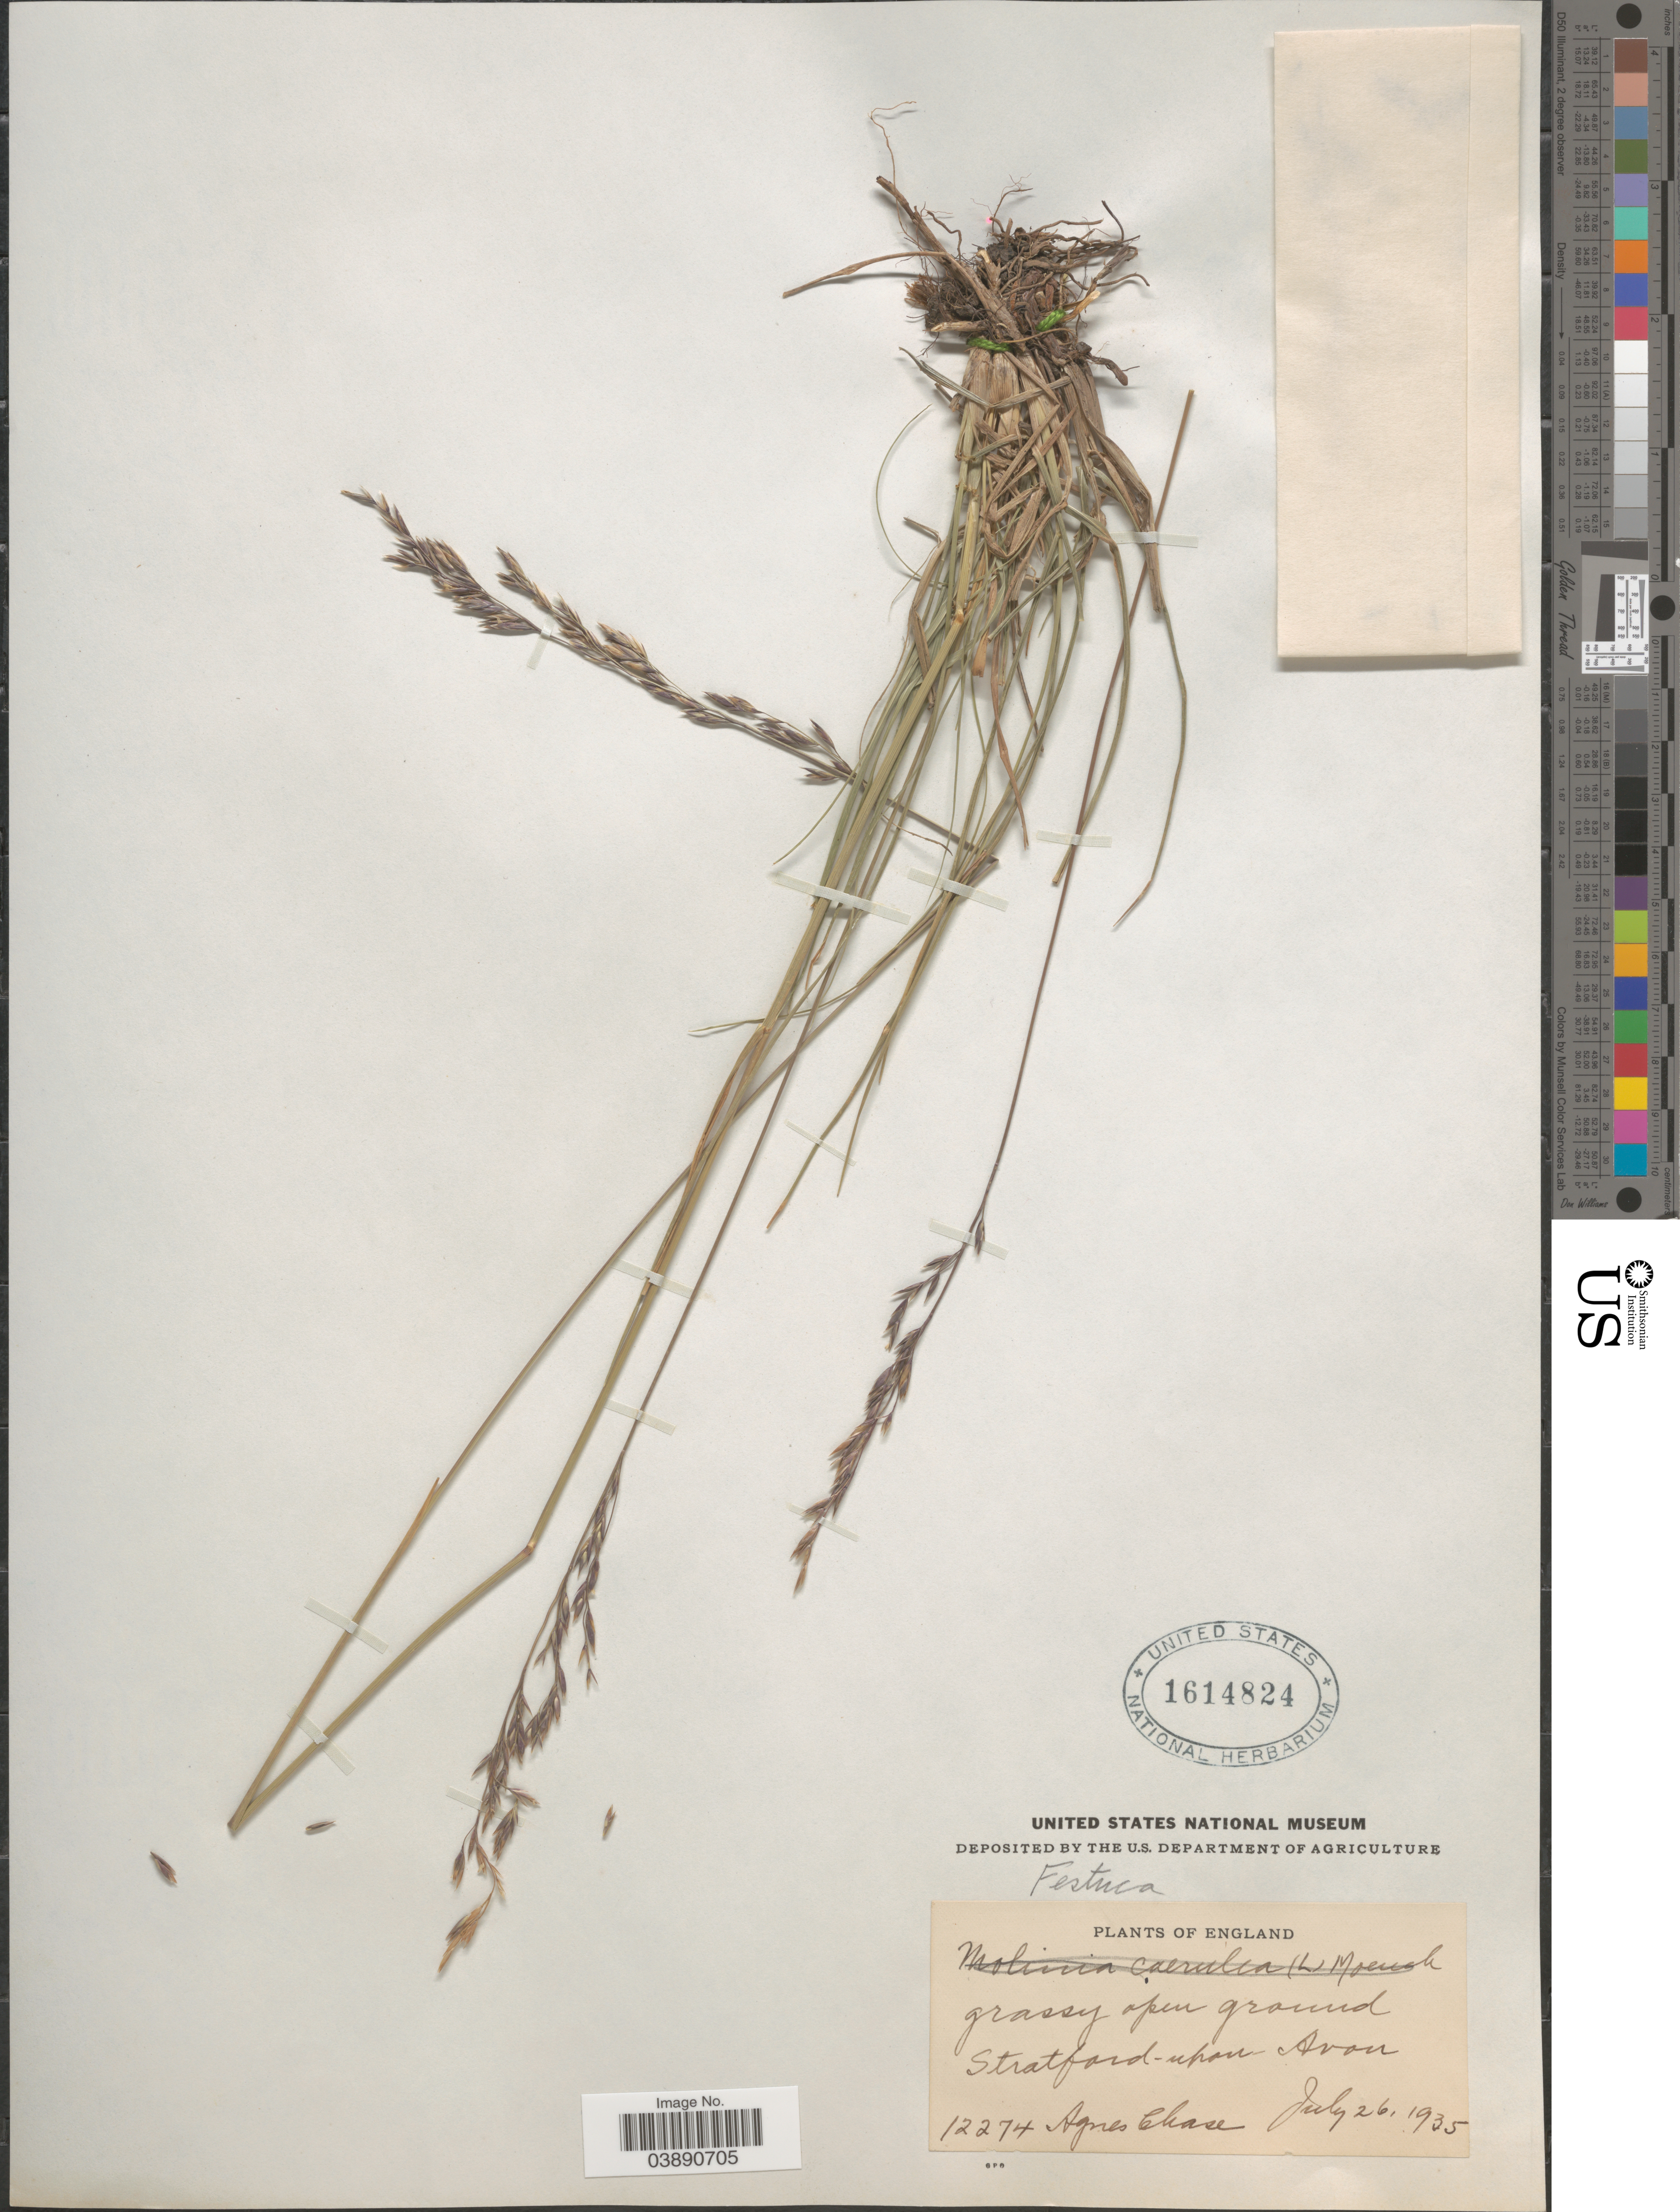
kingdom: Plantae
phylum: Tracheophyta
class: Liliopsida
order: Poales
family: Poaceae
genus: Festuca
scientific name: Festuca sp.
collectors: A. Chase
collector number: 12274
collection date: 1935-07-26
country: United Kingdom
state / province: England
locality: Grassy open ground Stratford-upon Avon.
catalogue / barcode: US 1614824